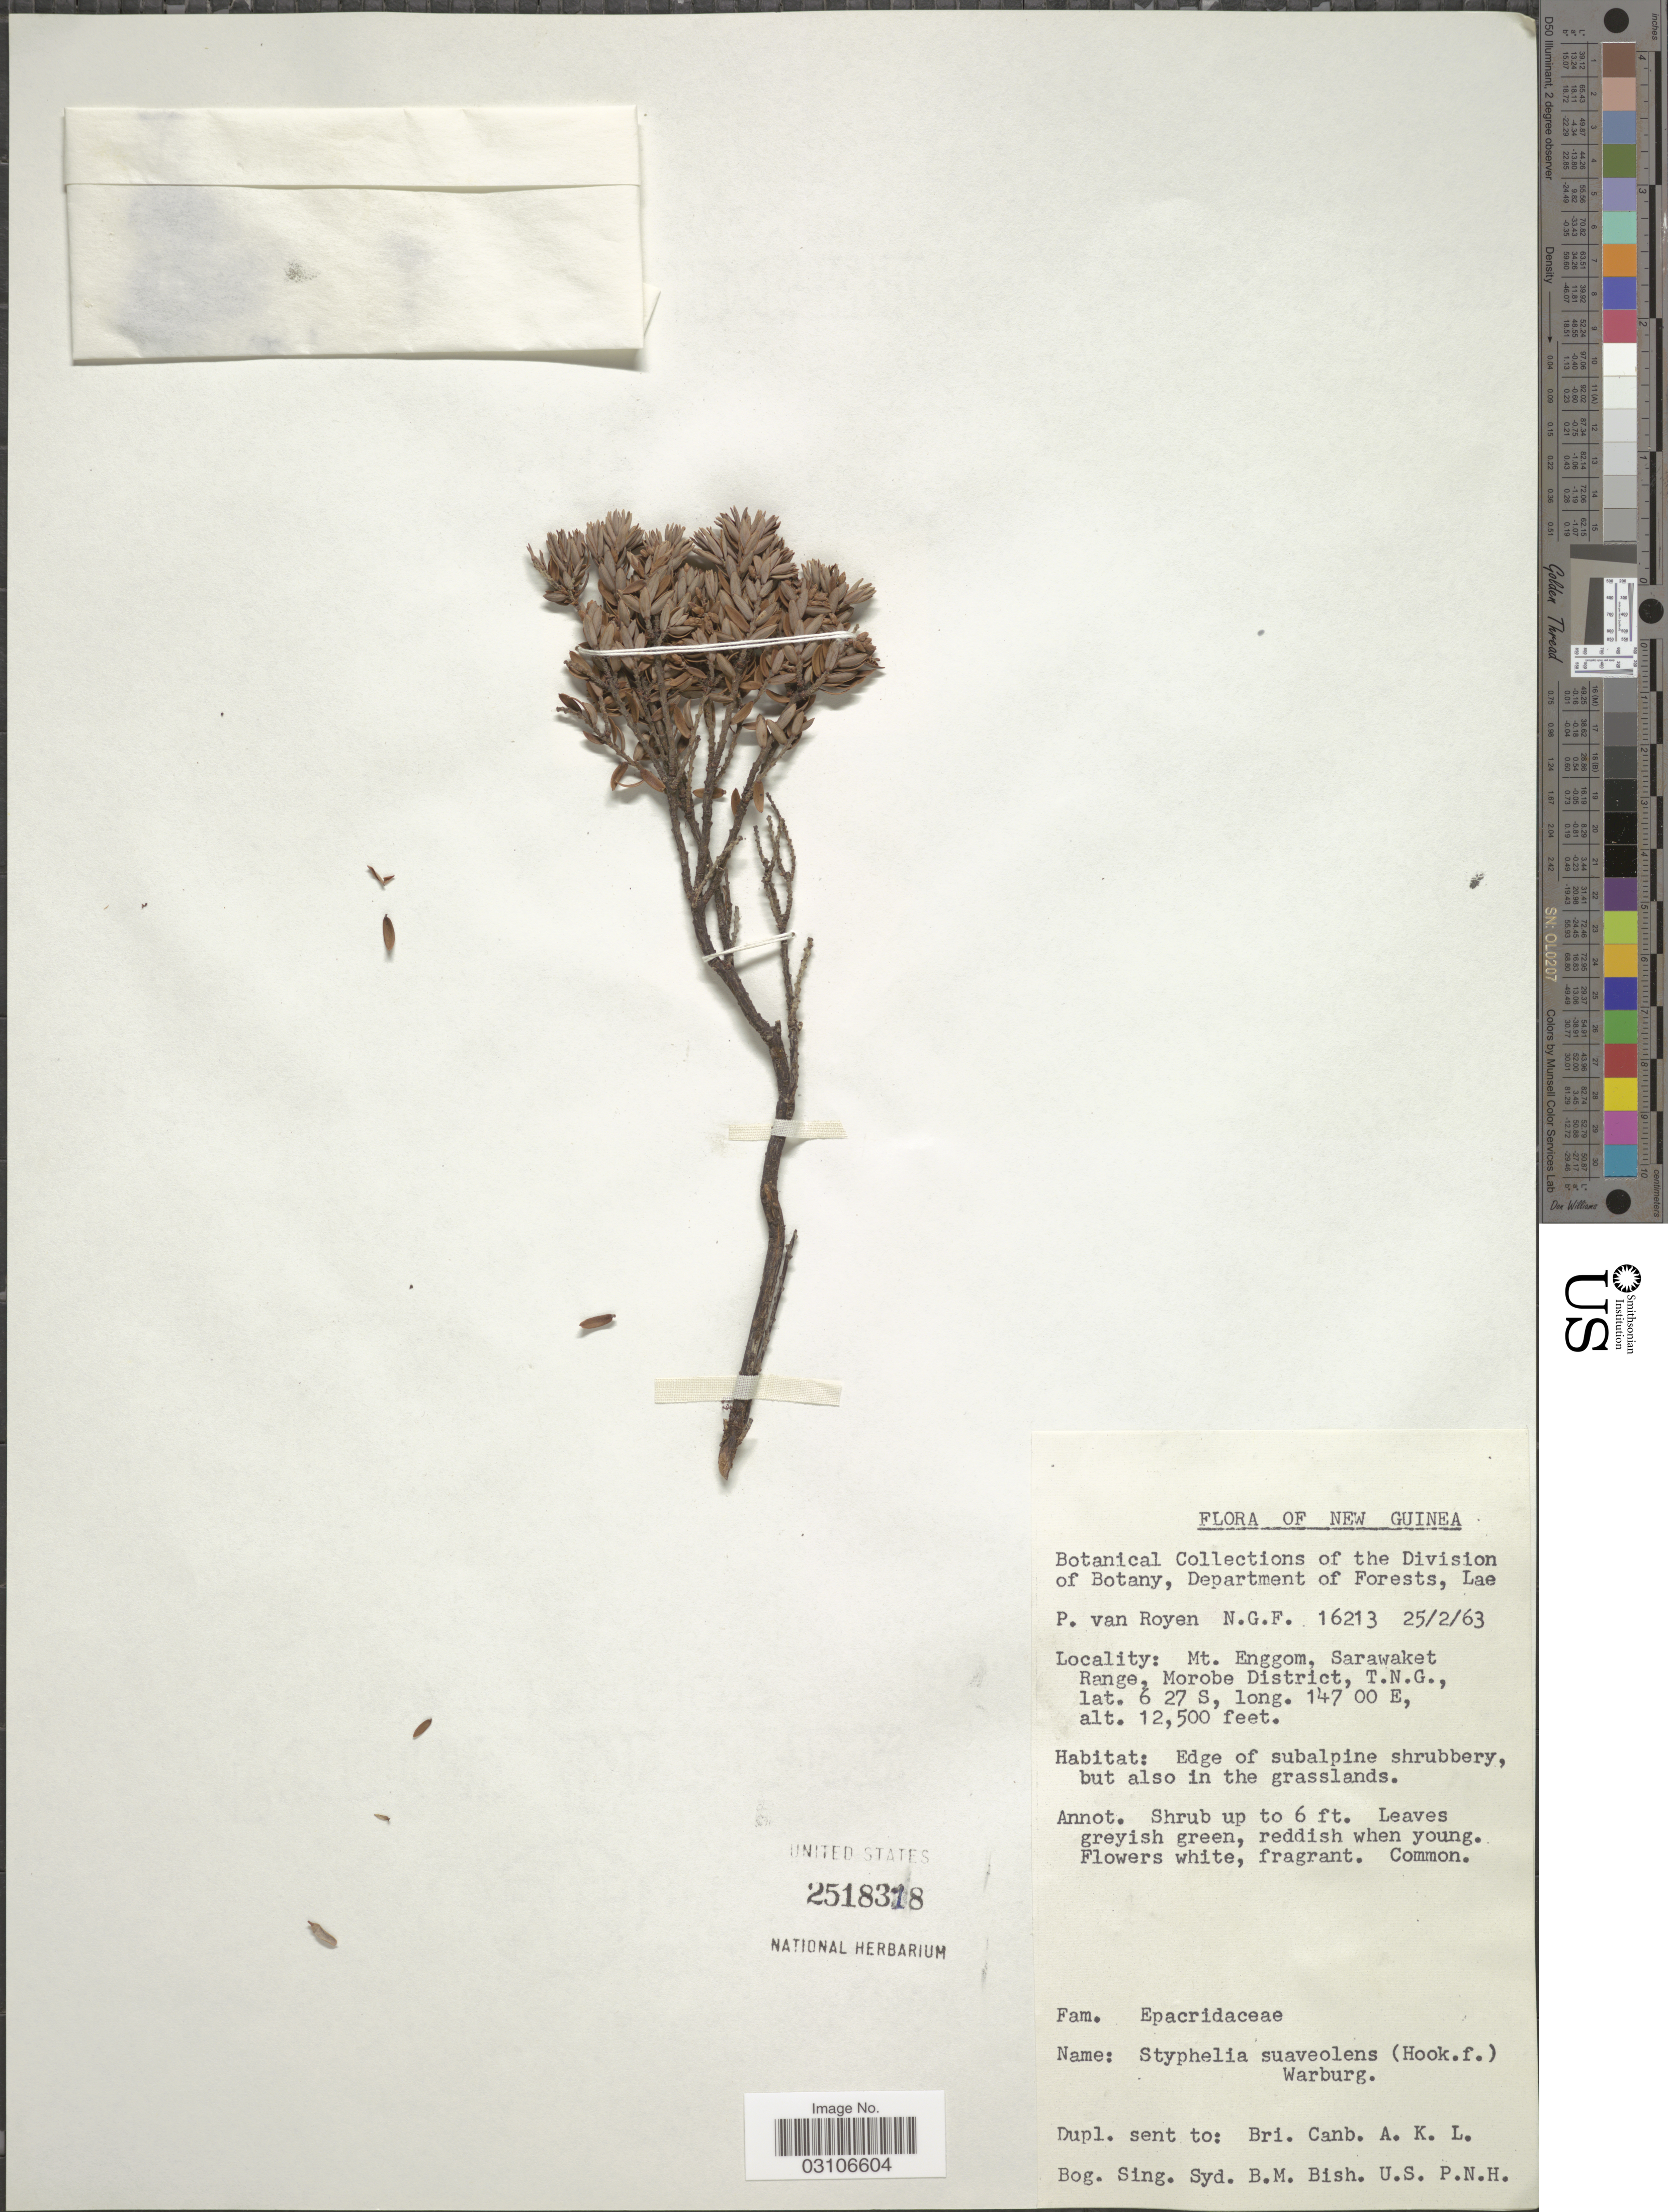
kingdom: Plantae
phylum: Tracheophyta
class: Magnoliopsida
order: Ericales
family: Ericaceae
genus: Styphelia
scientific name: Styphelia suaveolens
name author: (Hook. f.) Warb. ex P. Sarasin & Sarasin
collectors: P. van Royen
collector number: NGF16213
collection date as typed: Transcribed d/m/y: 25/2/63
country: Papua New Guinea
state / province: Morobe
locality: New Guinea. Mt. Enggom, Sarawaket Range, Morobe District, T.N.G.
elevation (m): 3810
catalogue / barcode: US 2518318